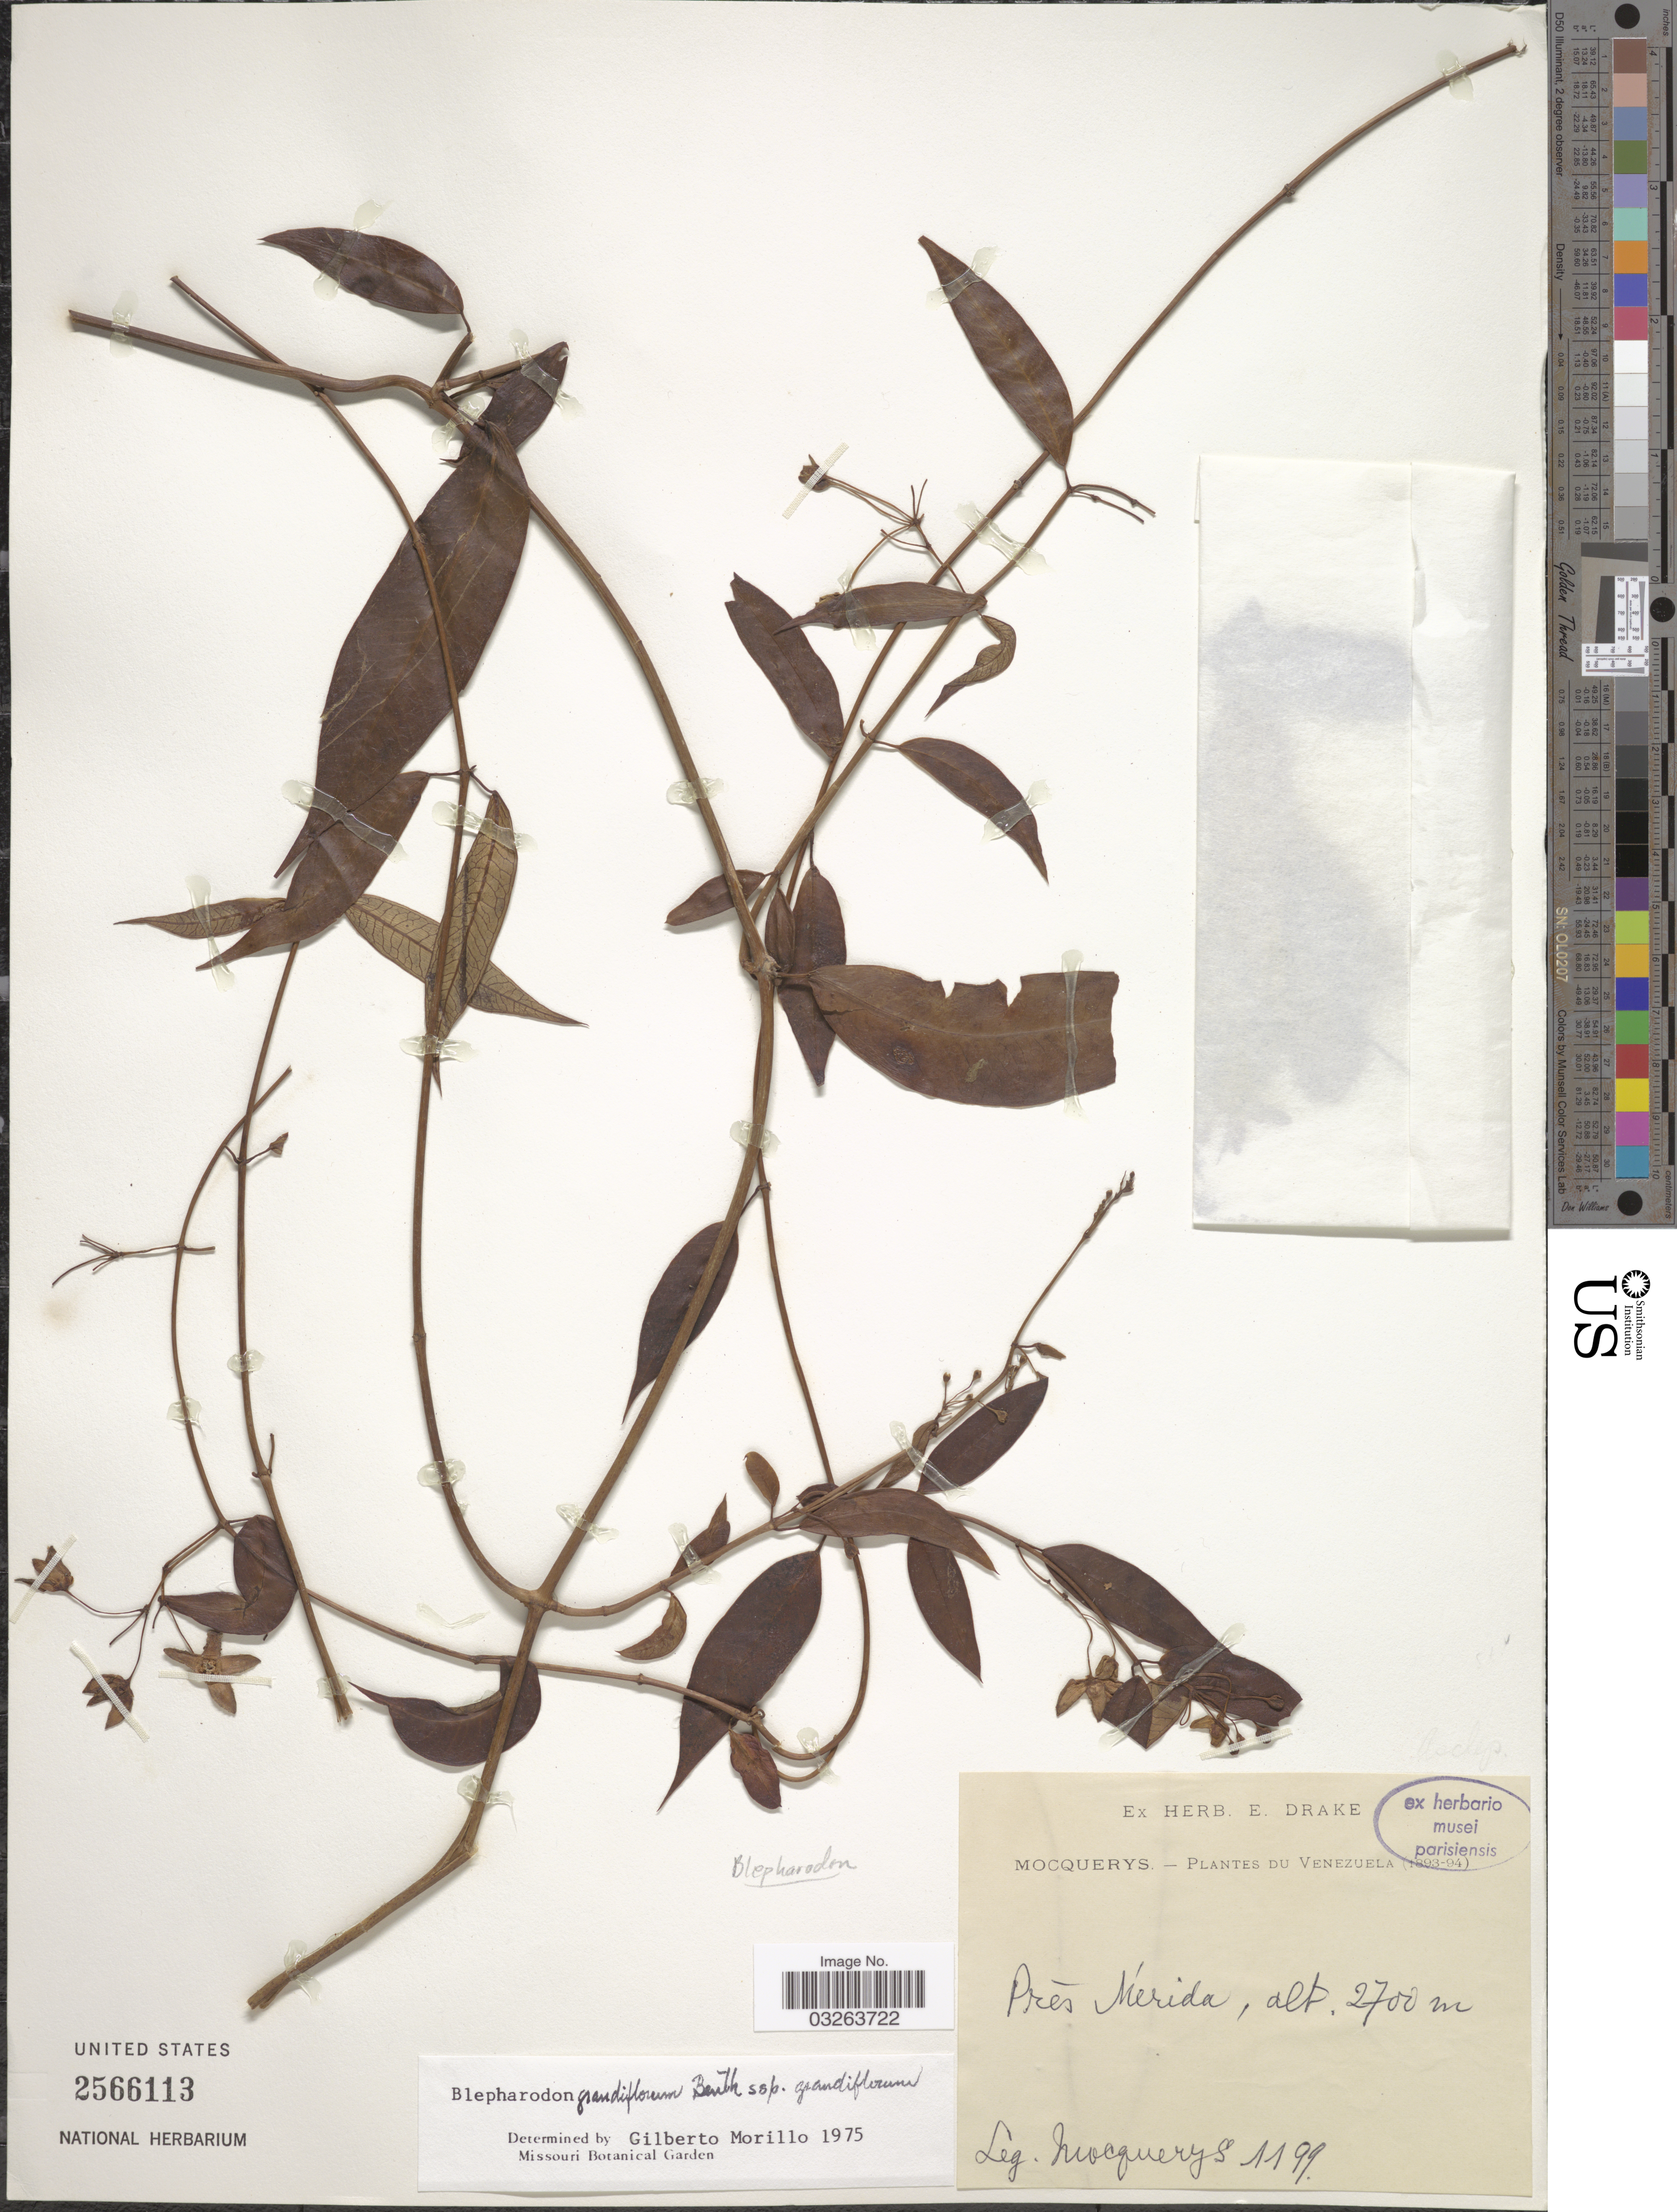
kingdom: Plantae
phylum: Tracheophyta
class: Magnoliopsida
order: Gentianales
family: Apocynaceae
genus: Blepharodon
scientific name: Blepharodon grandiflorum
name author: Benth.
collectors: A. Mocquerys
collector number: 1199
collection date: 1893/1894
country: Venezuela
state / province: Mérida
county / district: Libertador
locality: Mérida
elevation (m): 2700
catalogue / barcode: US 2566113